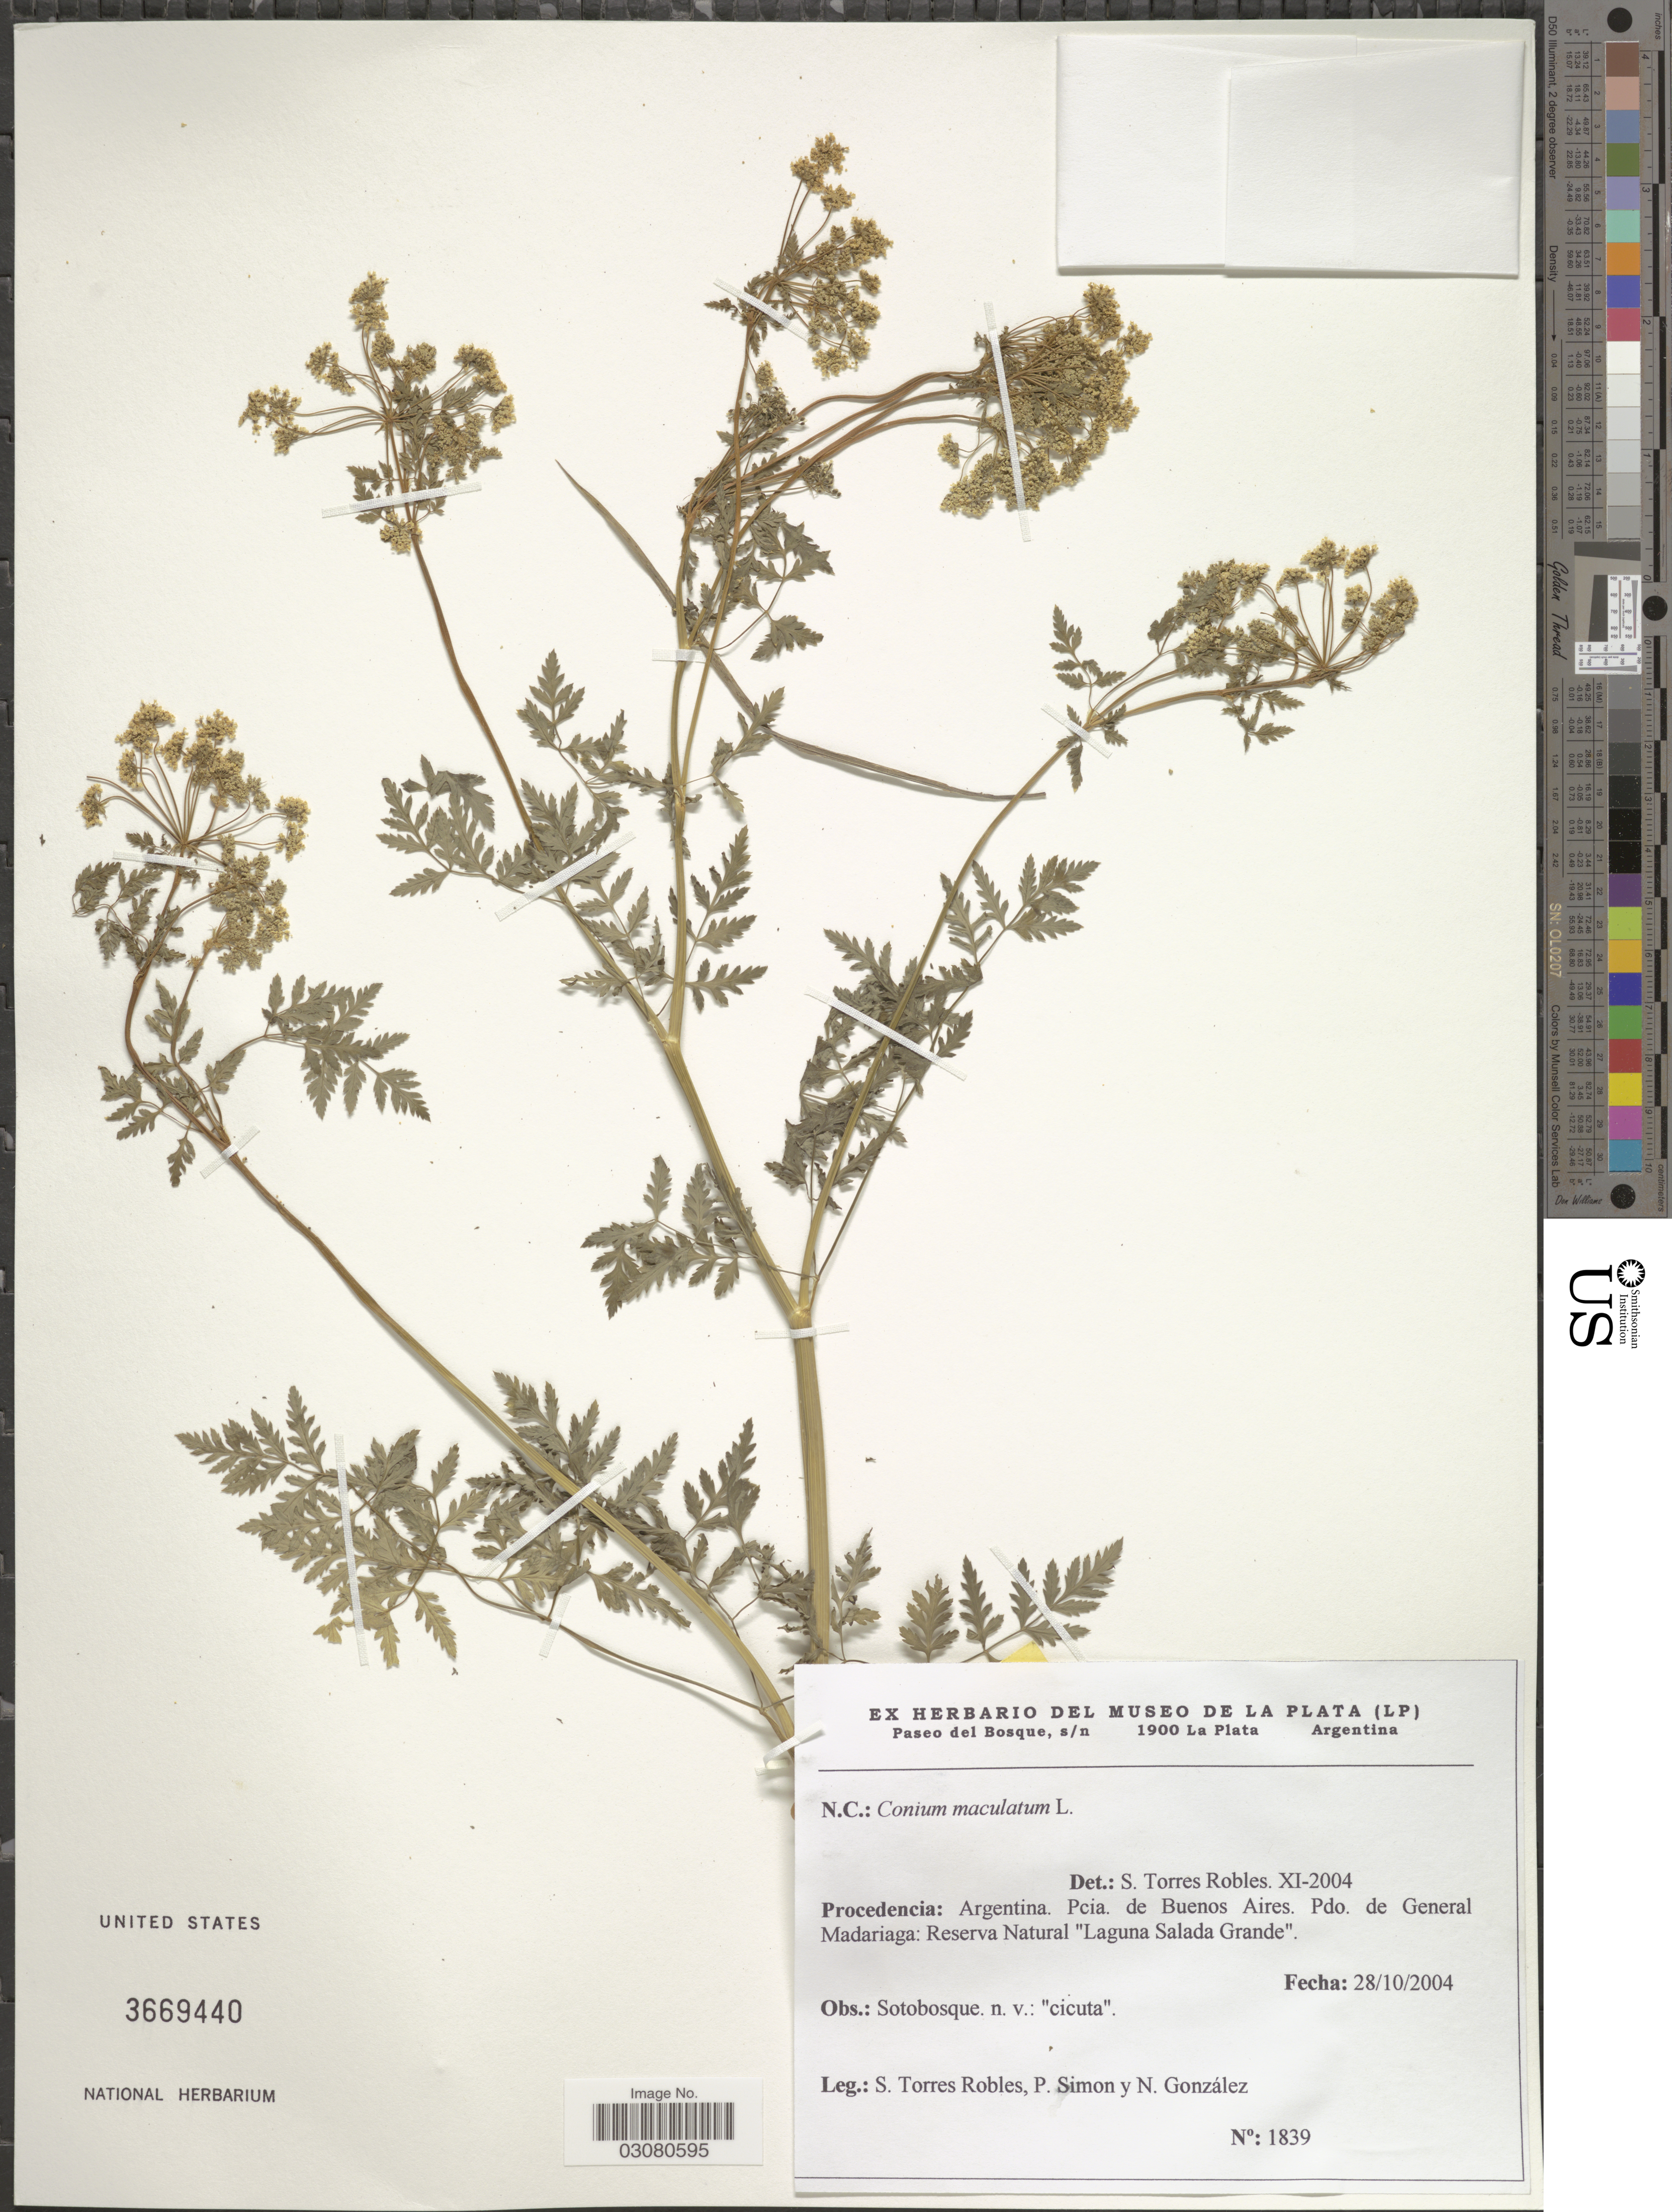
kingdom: Plantae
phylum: Tracheophyta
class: Magnoliopsida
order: Apiales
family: Apiaceae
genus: Conium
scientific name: Conium maculatum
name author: L.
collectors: S. Torres Robles, P. Simon & N. Gonzalez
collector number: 1839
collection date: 2004-10-28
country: Argentina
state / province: Buenos Aires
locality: Pdo. de General Madariaga: Reserva Natural "Laguna Salada Grande".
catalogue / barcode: US 3669440